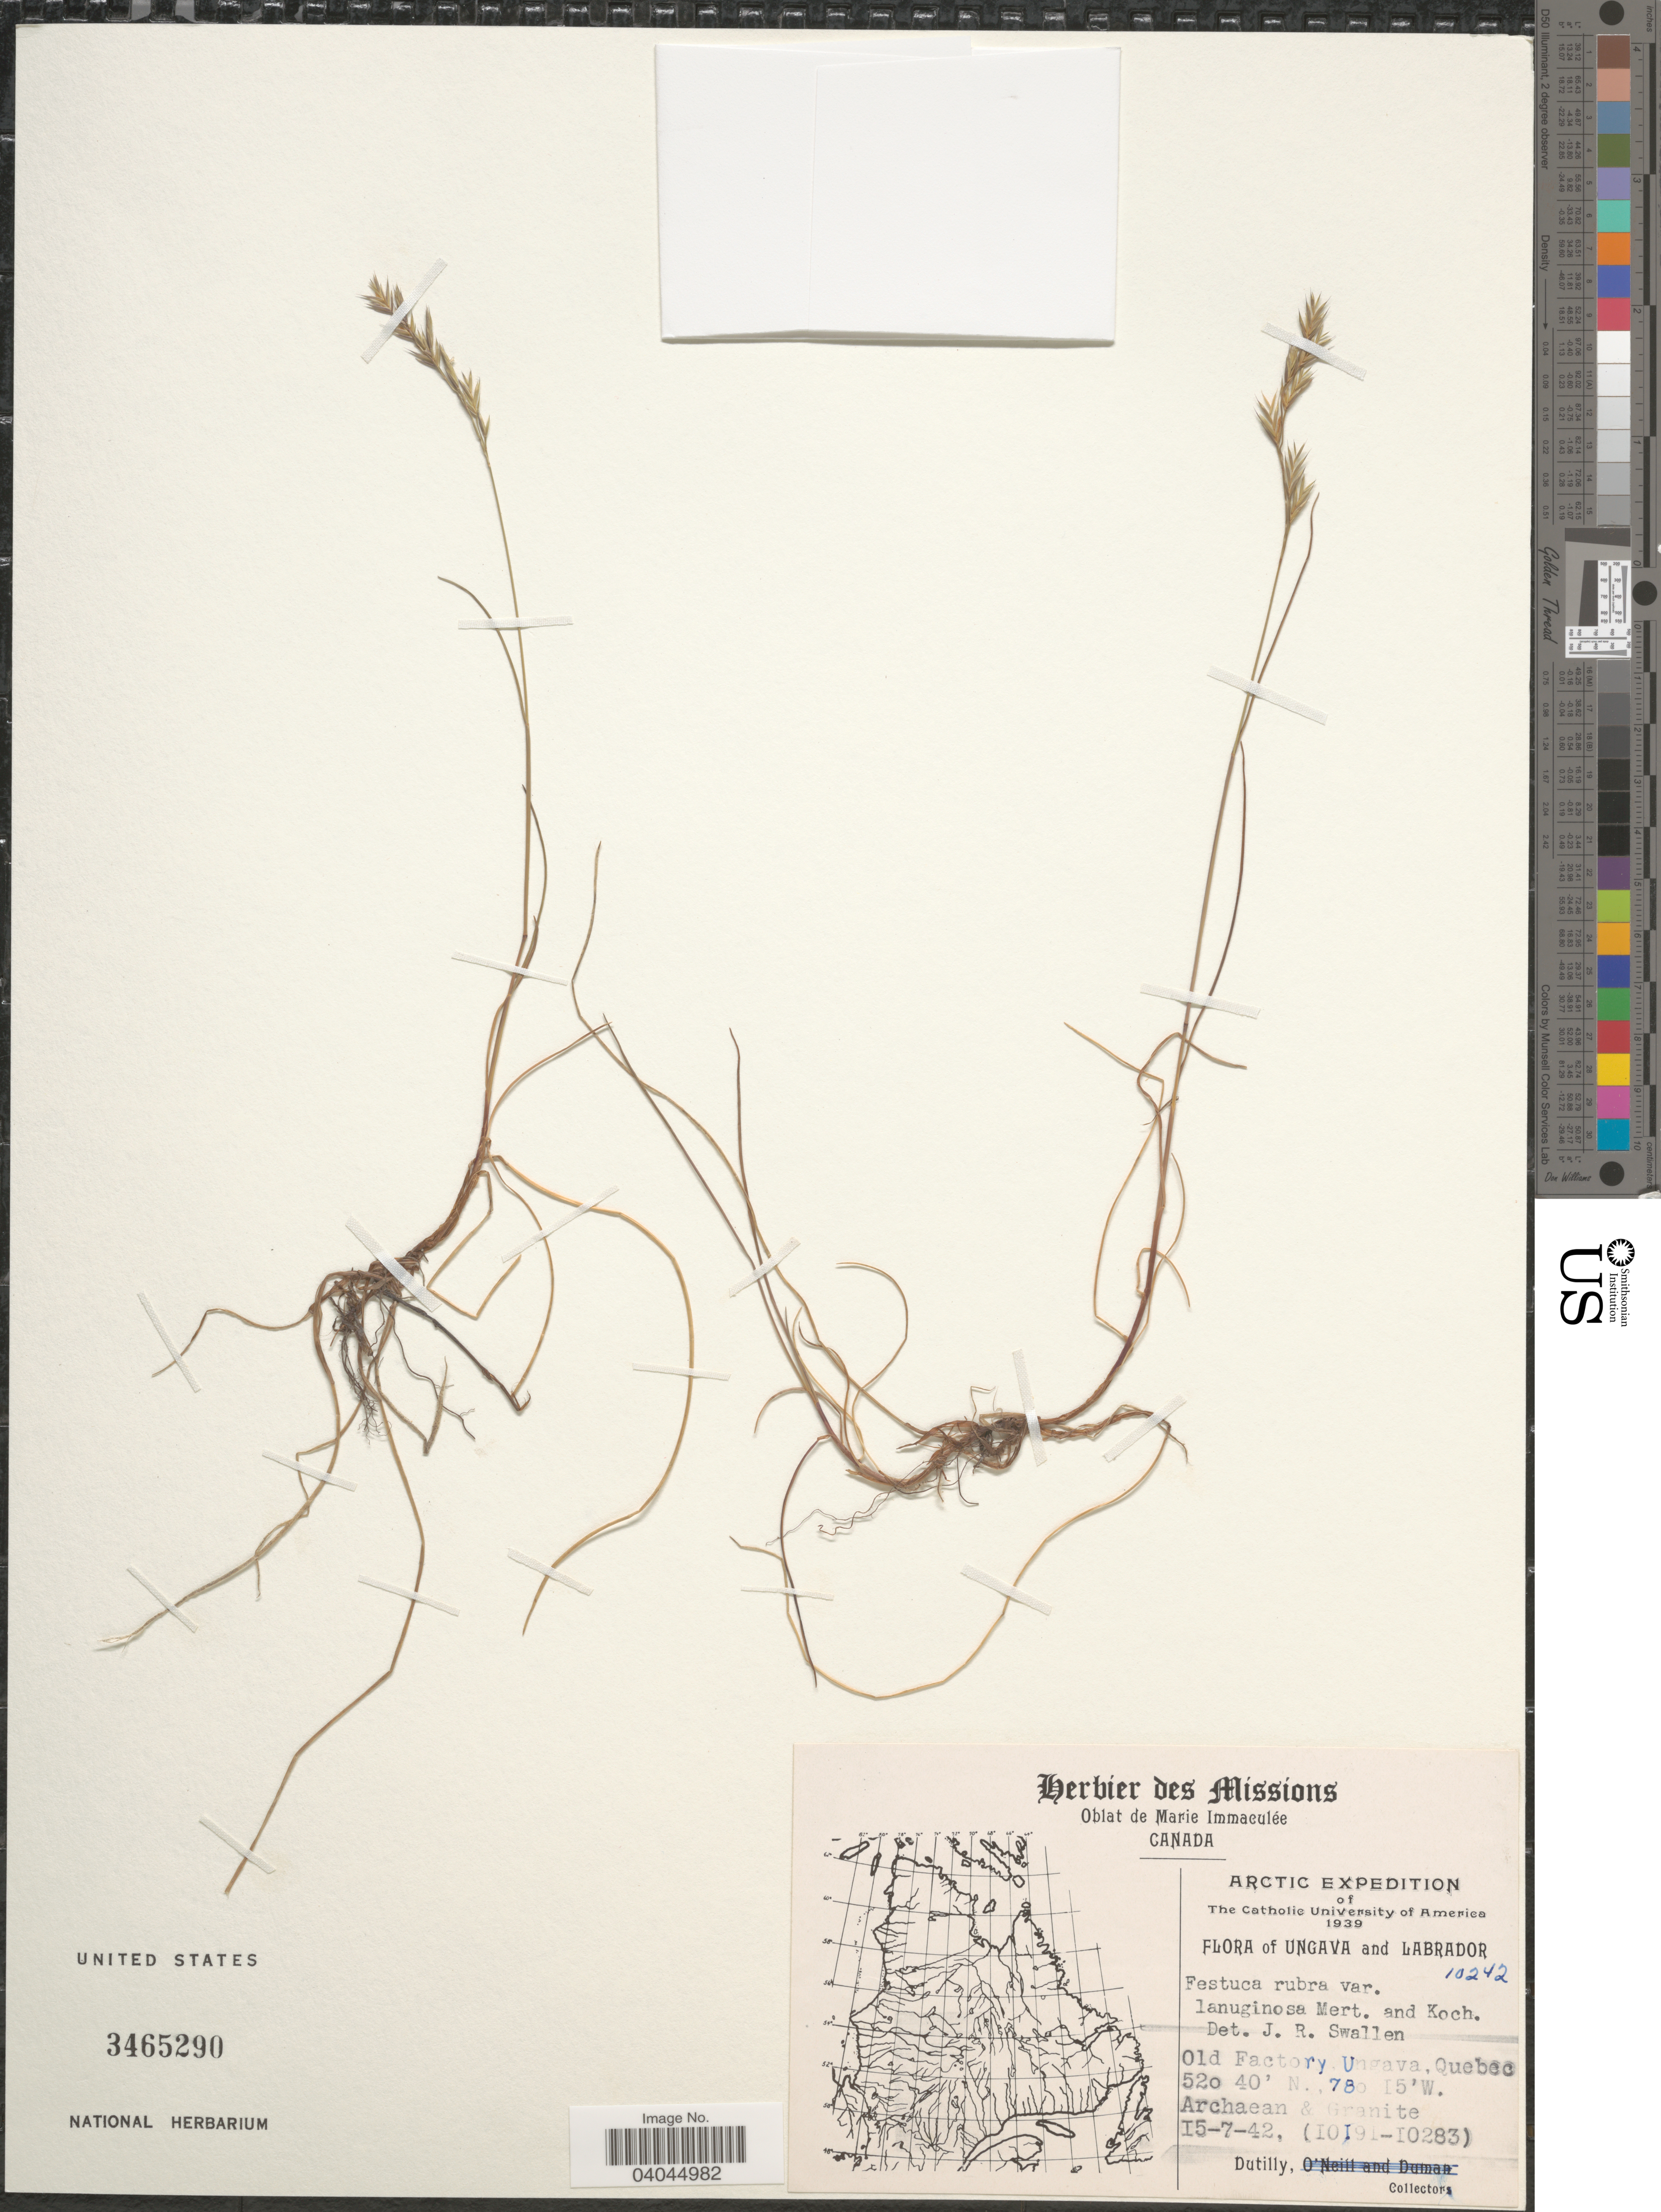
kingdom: Plantae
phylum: Tracheophyta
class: Liliopsida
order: Poales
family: Poaceae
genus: Festuca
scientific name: Festuca rubra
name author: L.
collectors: -. Dutilly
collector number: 10242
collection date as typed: Transcribed d/m/y: 15/7/42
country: Canada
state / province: Quebec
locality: Ungava. Old Factory, Ungava, Quebec.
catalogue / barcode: US 3465290